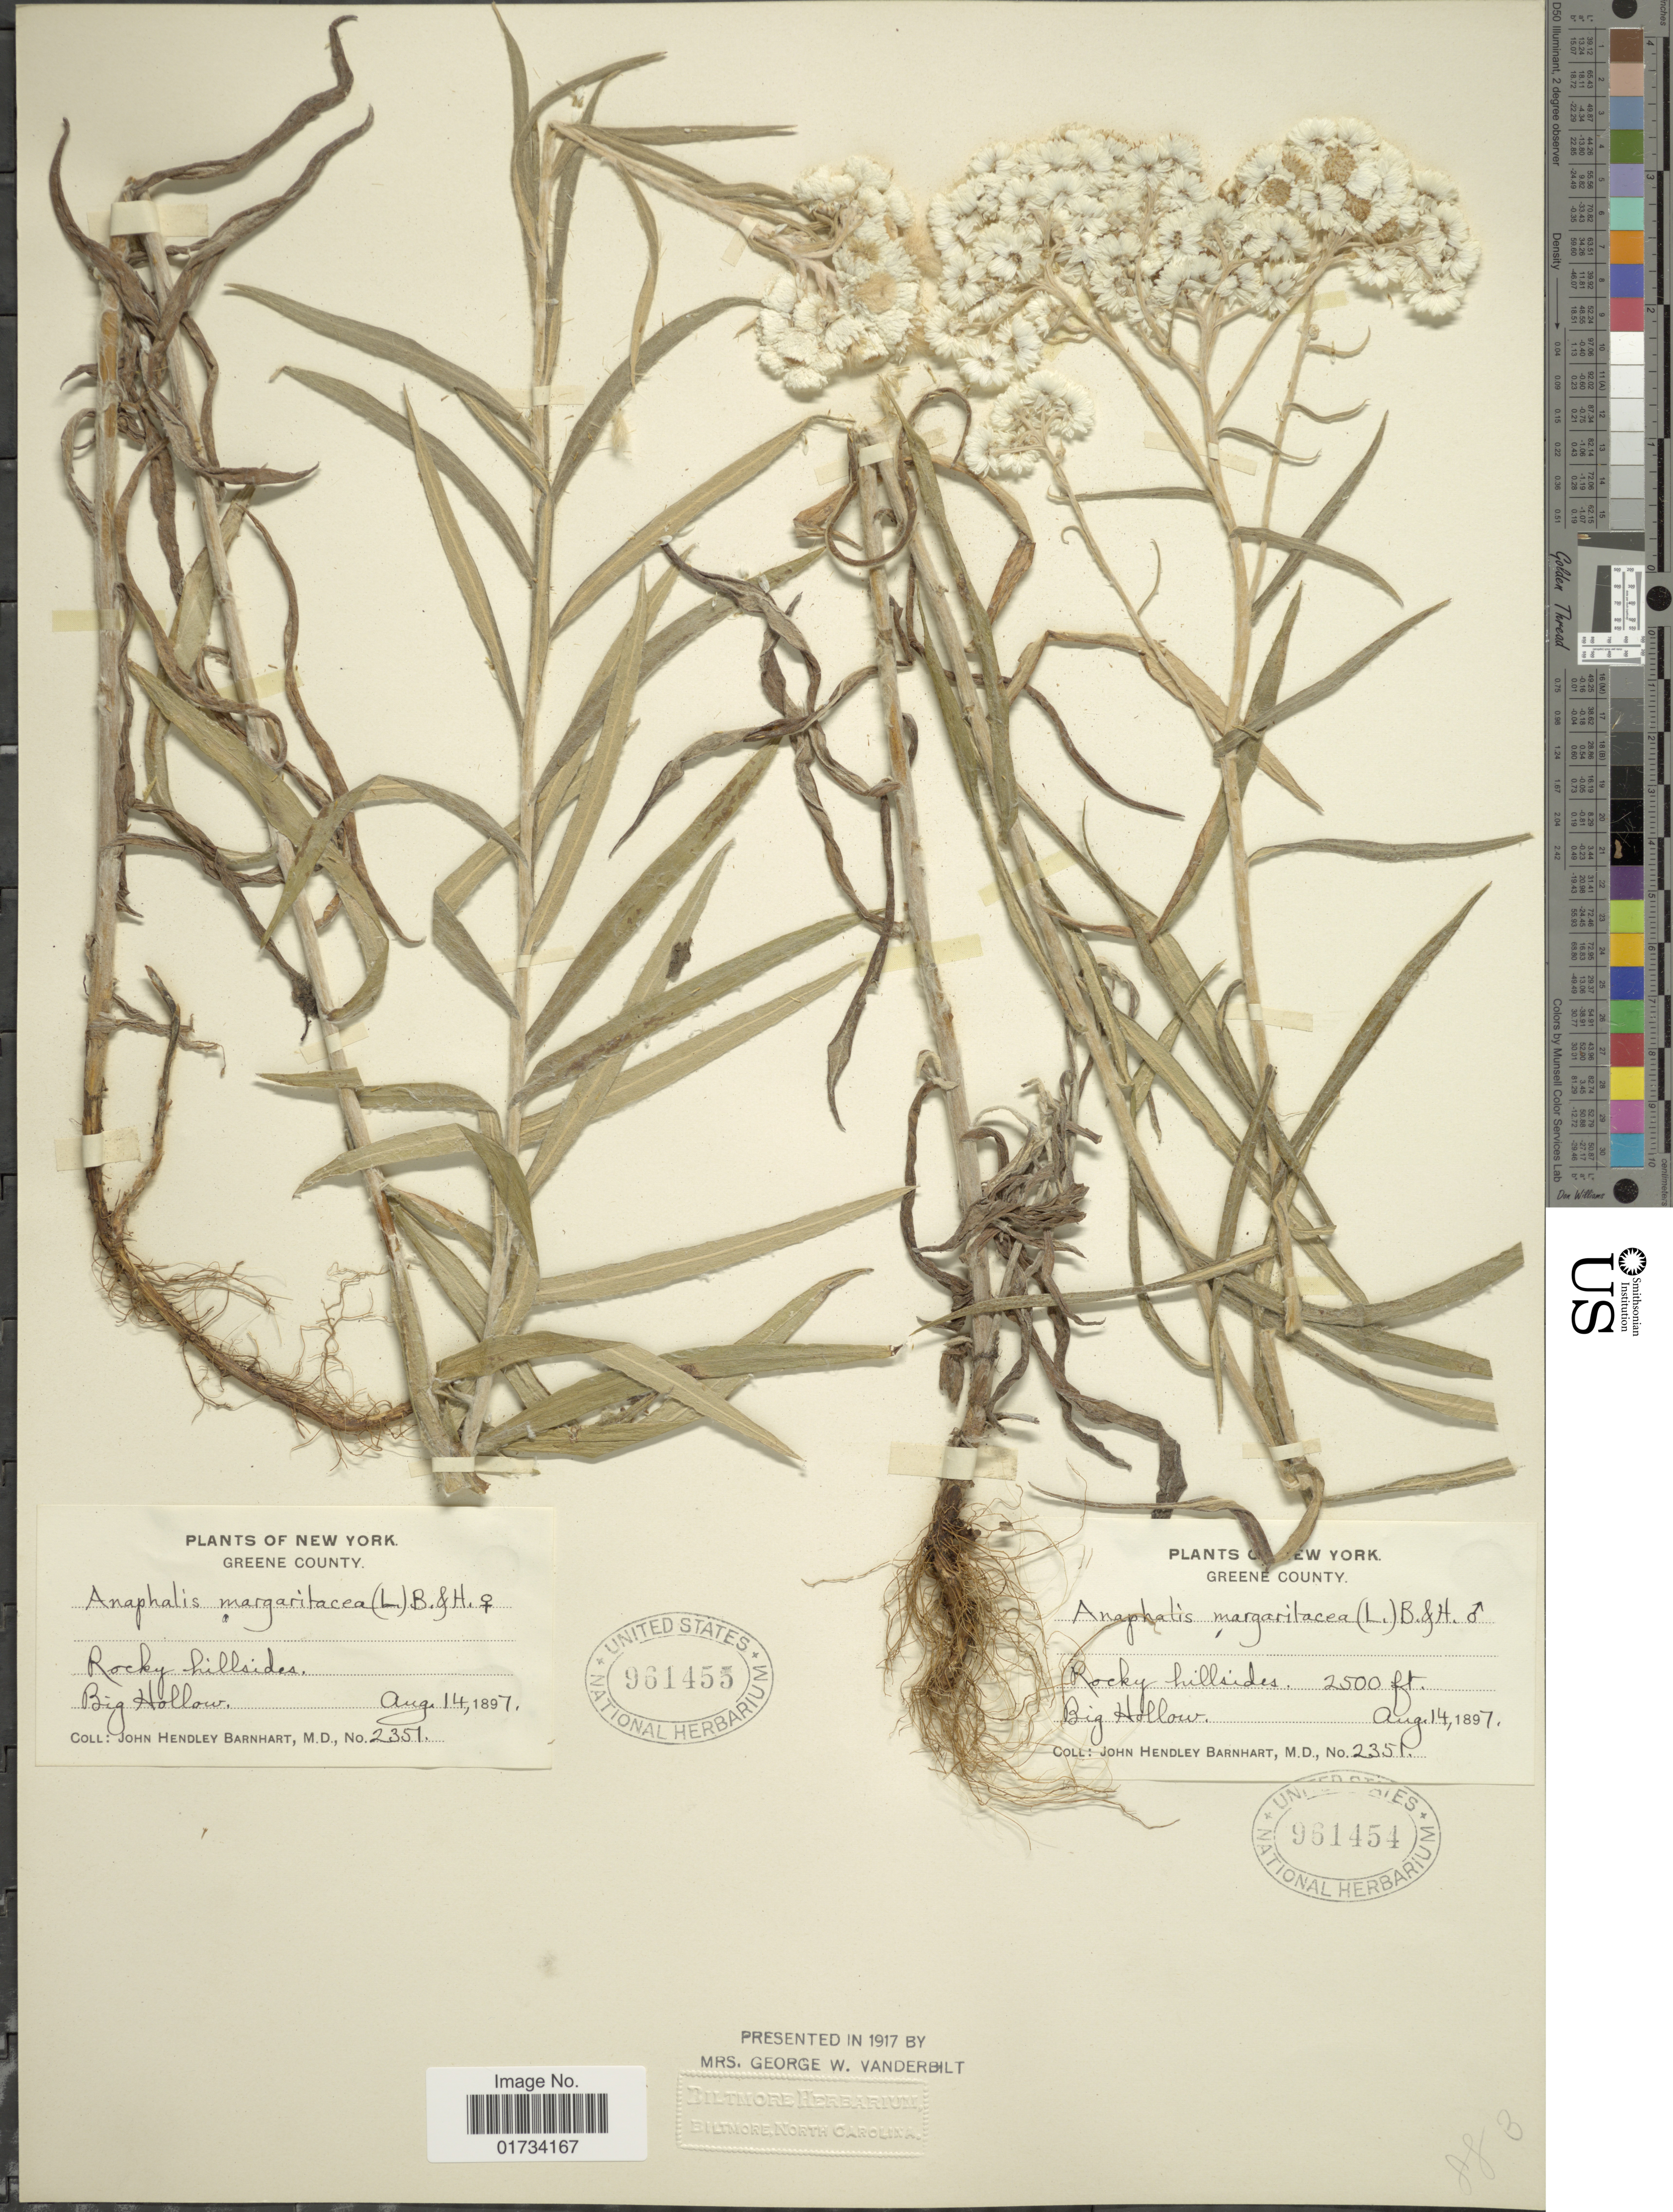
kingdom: Plantae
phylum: Tracheophyta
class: Magnoliopsida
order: Asterales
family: Asteraceae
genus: Anaphalis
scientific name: Anaphalis margaritacea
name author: (L.) Benth. & Hook. f.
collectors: J. H. Barnhart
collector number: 2351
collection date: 1897-08-14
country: United States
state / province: New York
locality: Greene County, Rocky hillsides, Big Hollow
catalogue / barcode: US 961455-2